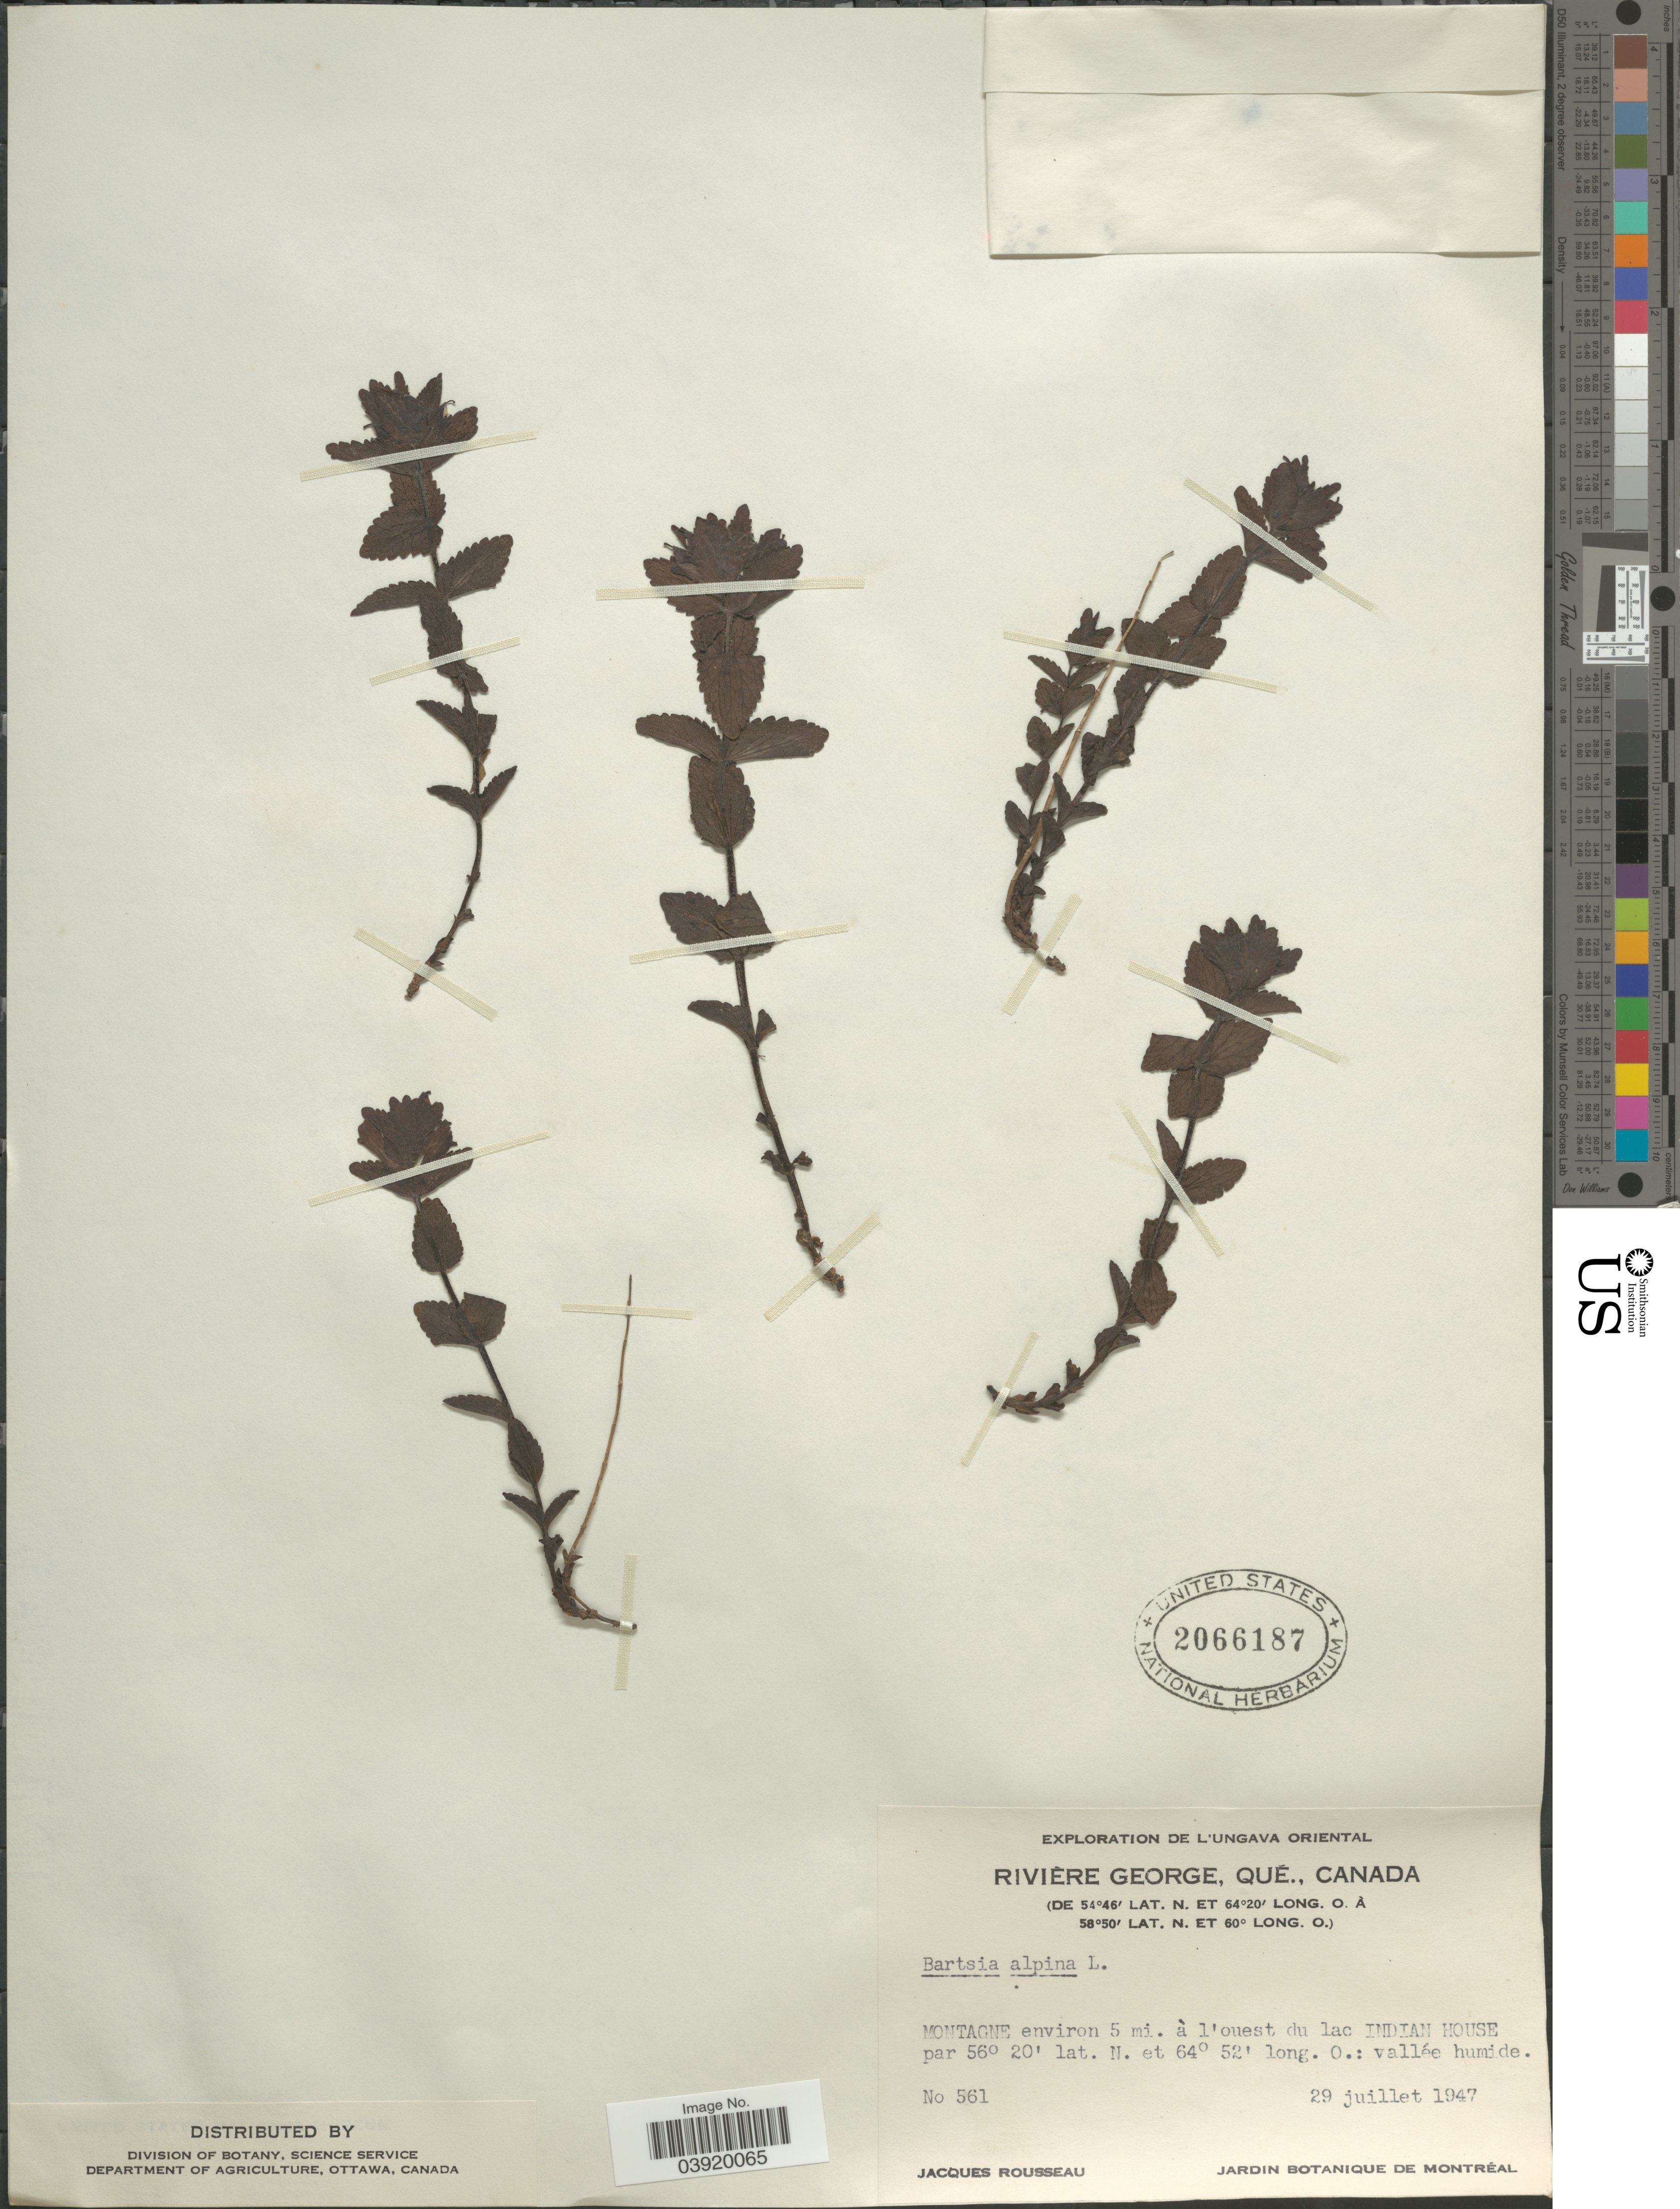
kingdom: Plantae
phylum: Tracheophyta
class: Magnoliopsida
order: Lamiales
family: Orobanchaceae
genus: Bartsia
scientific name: Bartsia alpina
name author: L.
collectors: J. Rousseau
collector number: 561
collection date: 1947-07-29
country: Canada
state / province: Quebec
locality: Rivière George. Montagne environ 5 mi. à l'ouest du lac Indian House.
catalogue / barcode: US 2066187